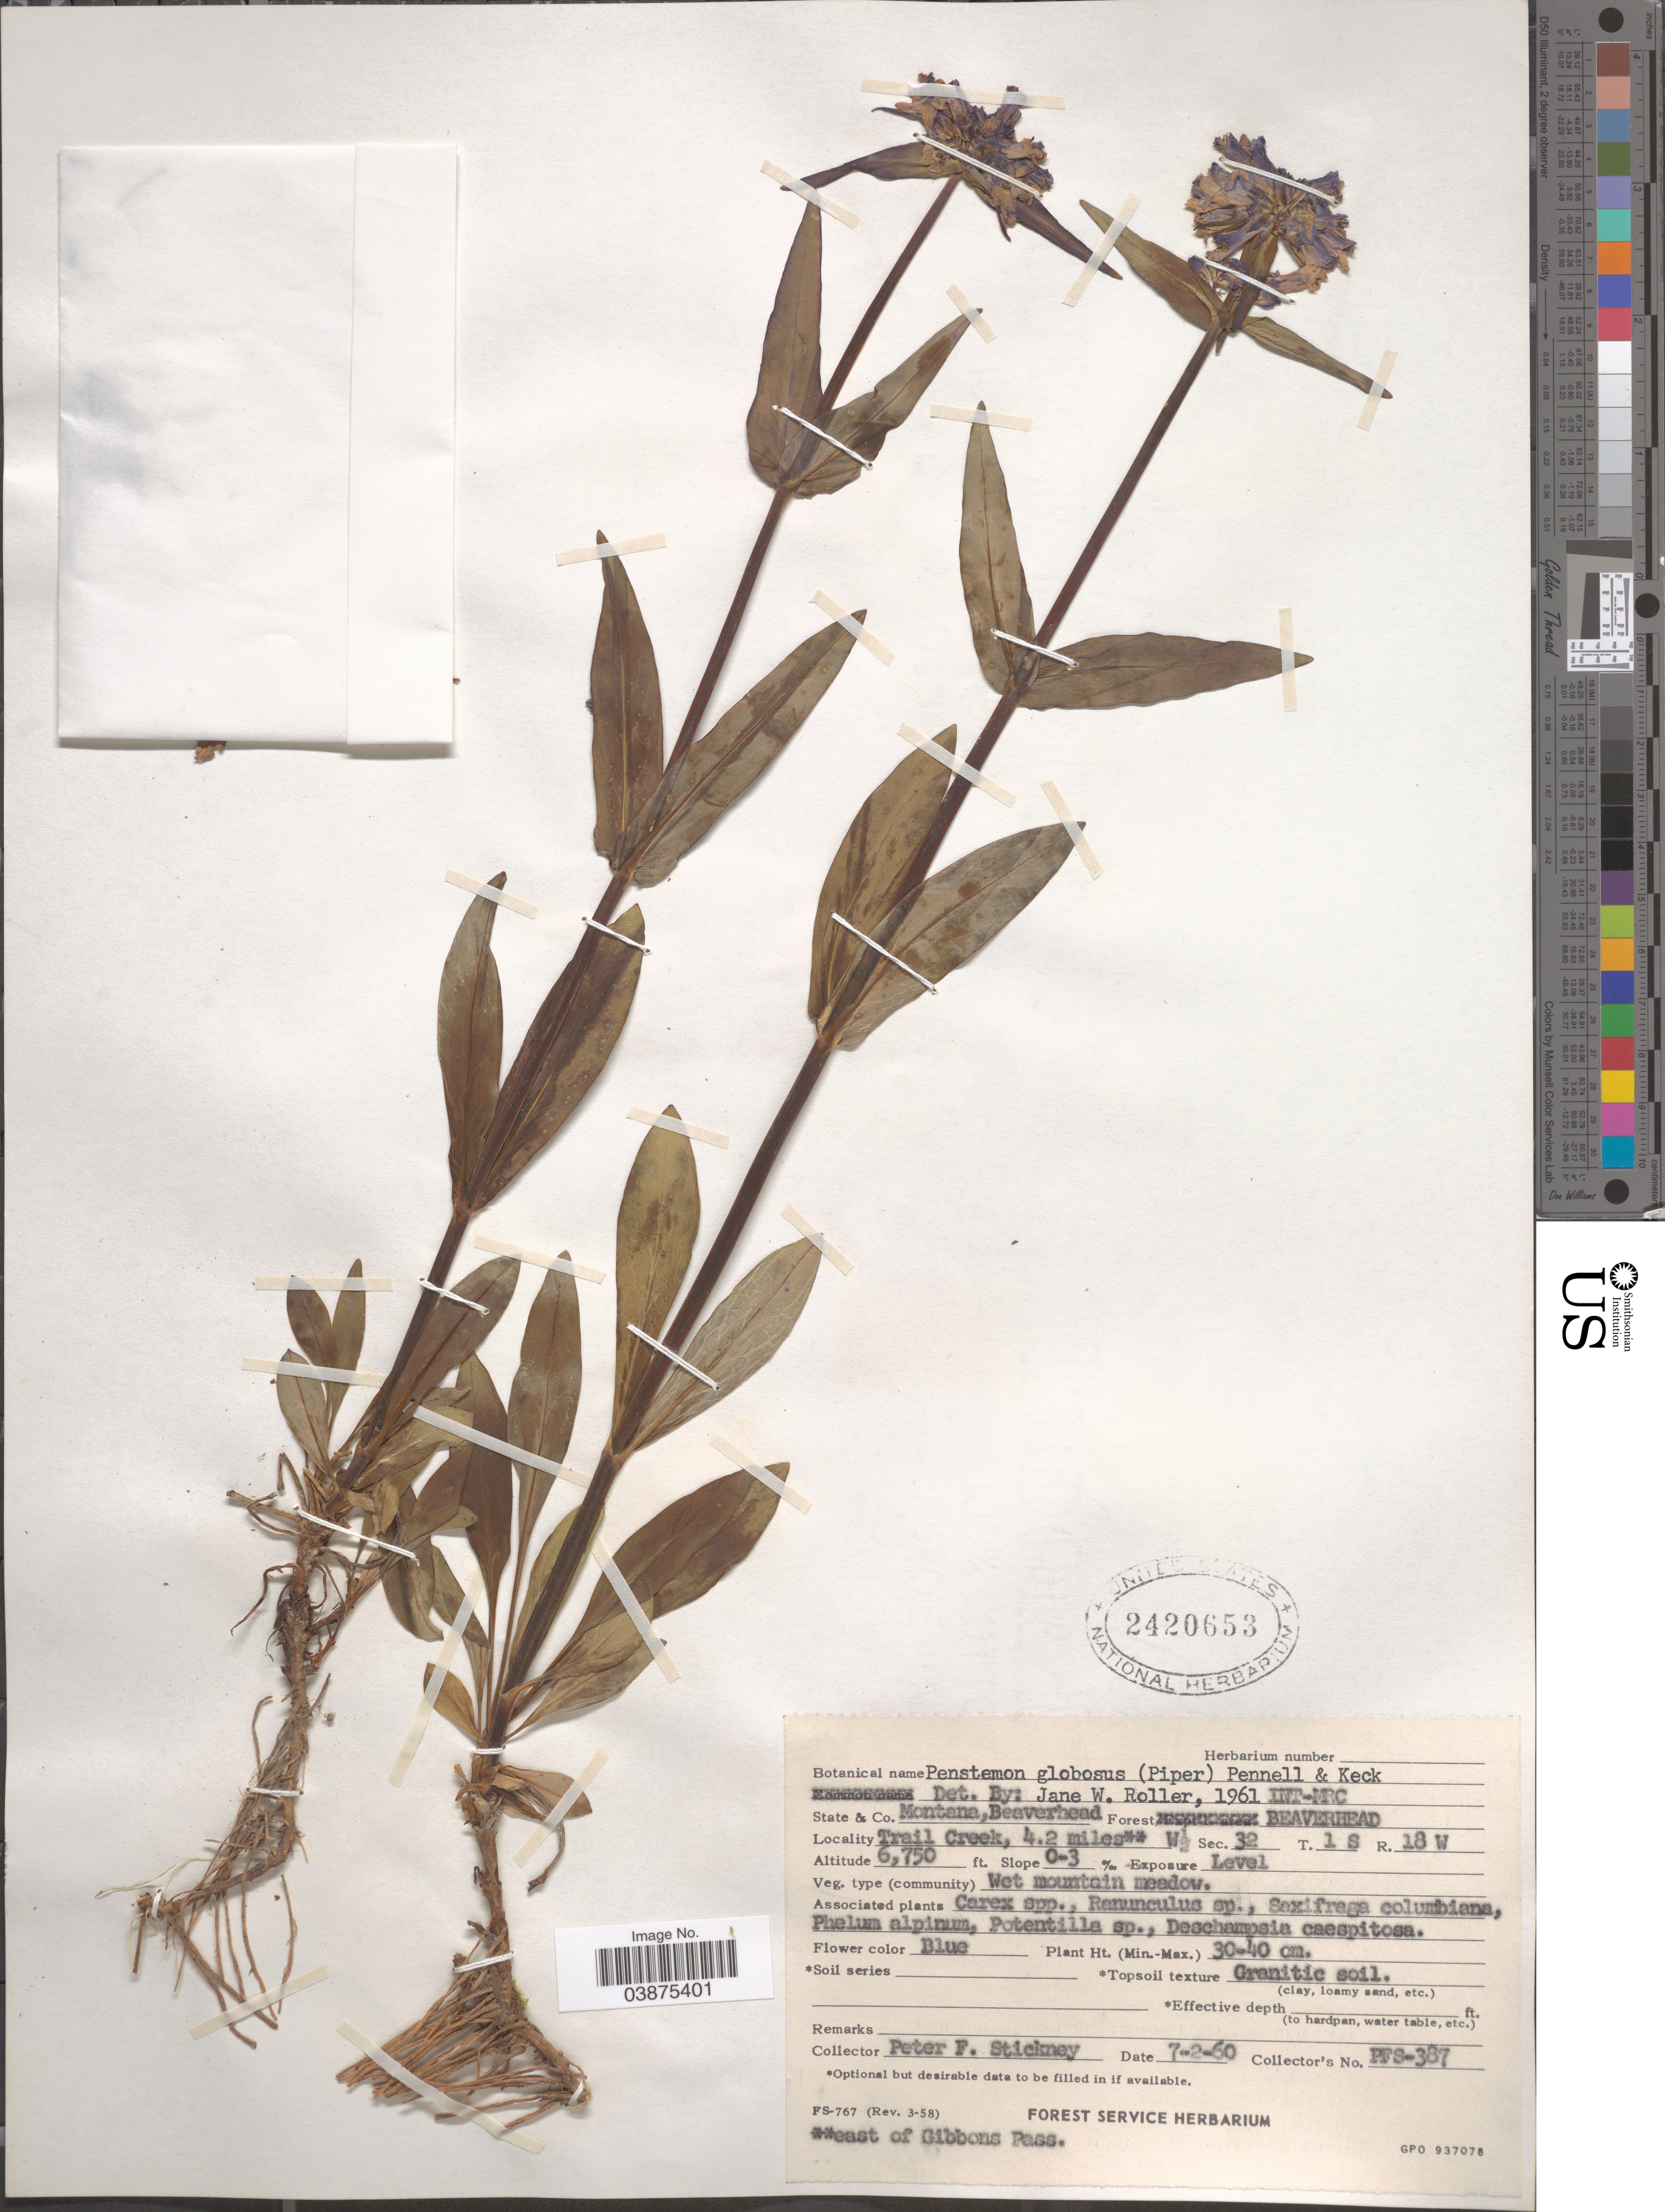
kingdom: Plantae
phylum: Tracheophyta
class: Magnoliopsida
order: Lamiales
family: Plantaginaceae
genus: Penstemon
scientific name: Penstemon globosus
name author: (Piper) Pennell & D.D. Keck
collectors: P. Stickney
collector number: PFS-387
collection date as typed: Transcribed d/m/y: 7/2/60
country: United States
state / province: Montana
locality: Beaverhead Co. Forest Beaverhead. Trail Creek, 4.2 miles east of Gibbons Pass. W½ Sec. 32 T. 1 S R. 18 W.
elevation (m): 2057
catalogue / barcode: US 2420653